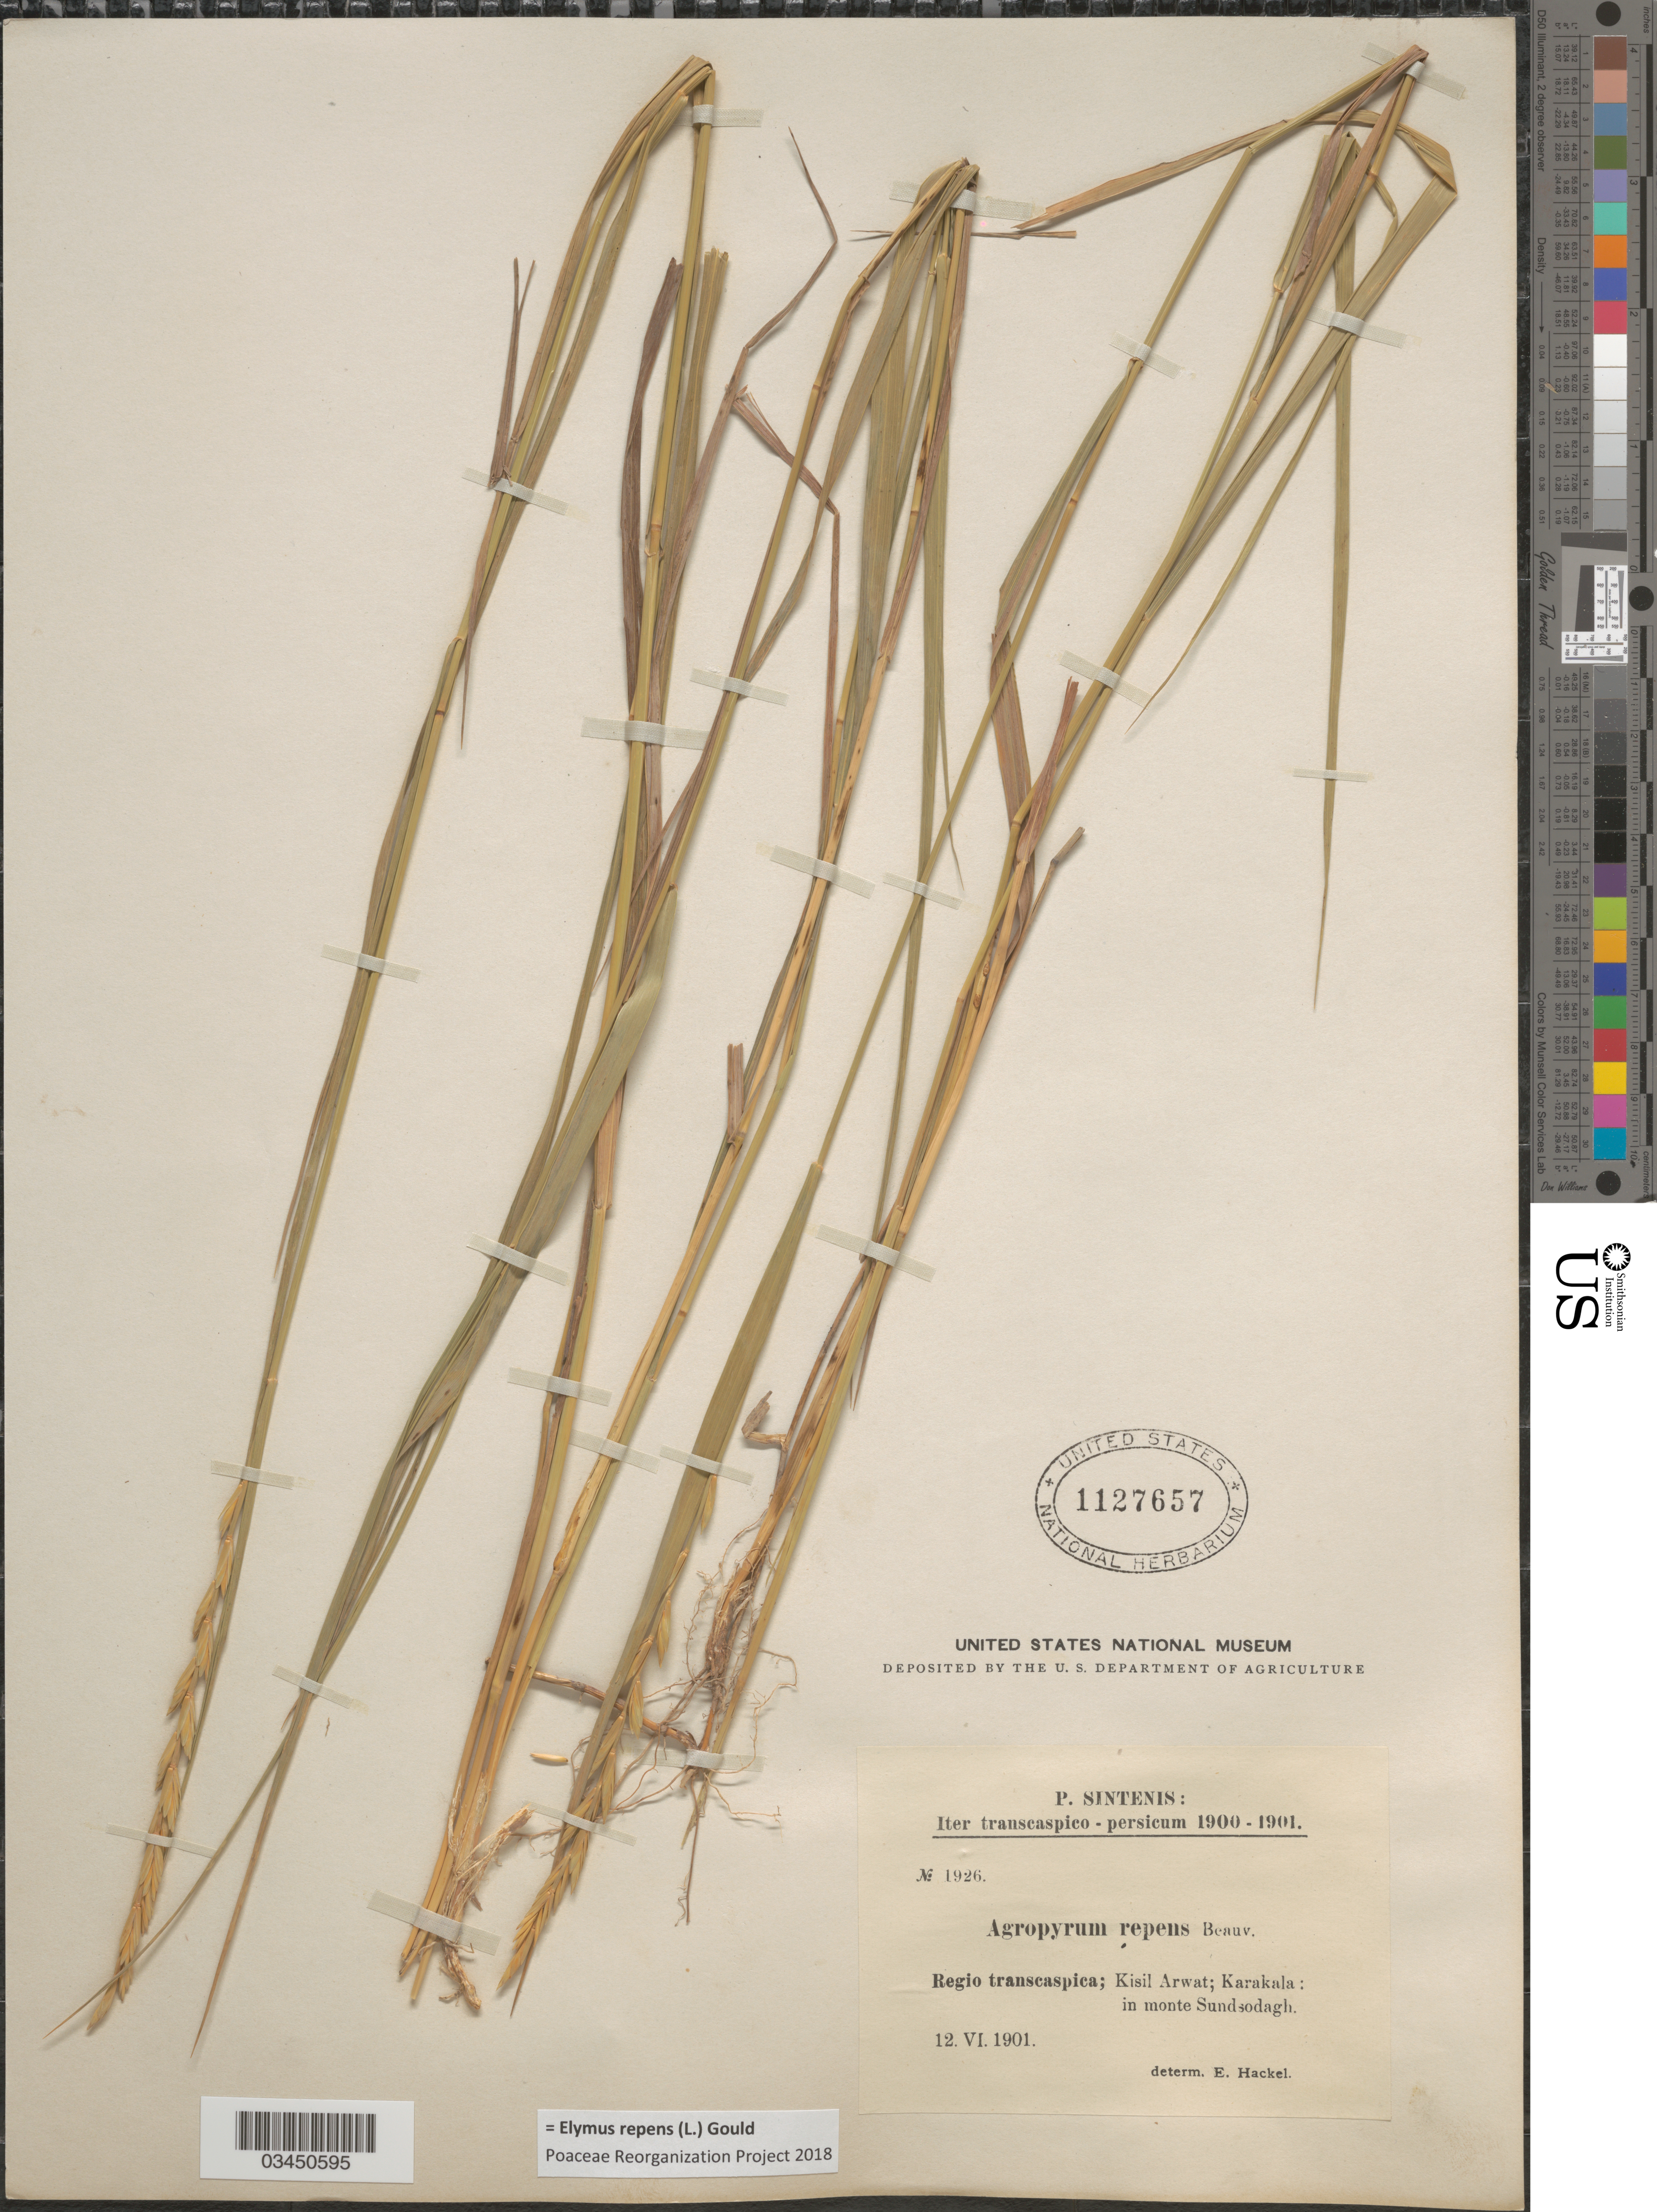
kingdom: Plantae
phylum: Tracheophyta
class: Liliopsida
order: Poales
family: Poaceae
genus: Elymus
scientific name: Elymus repens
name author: (L.) Gould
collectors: P. Sintenis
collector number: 1926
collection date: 1901-06-12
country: Turkmenistan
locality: Iter transcaspico-persicum 1900-1901. Regio transcaspica; Kisil Arwat; Karakala: in monte Sunsodagh.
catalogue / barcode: US 1127657